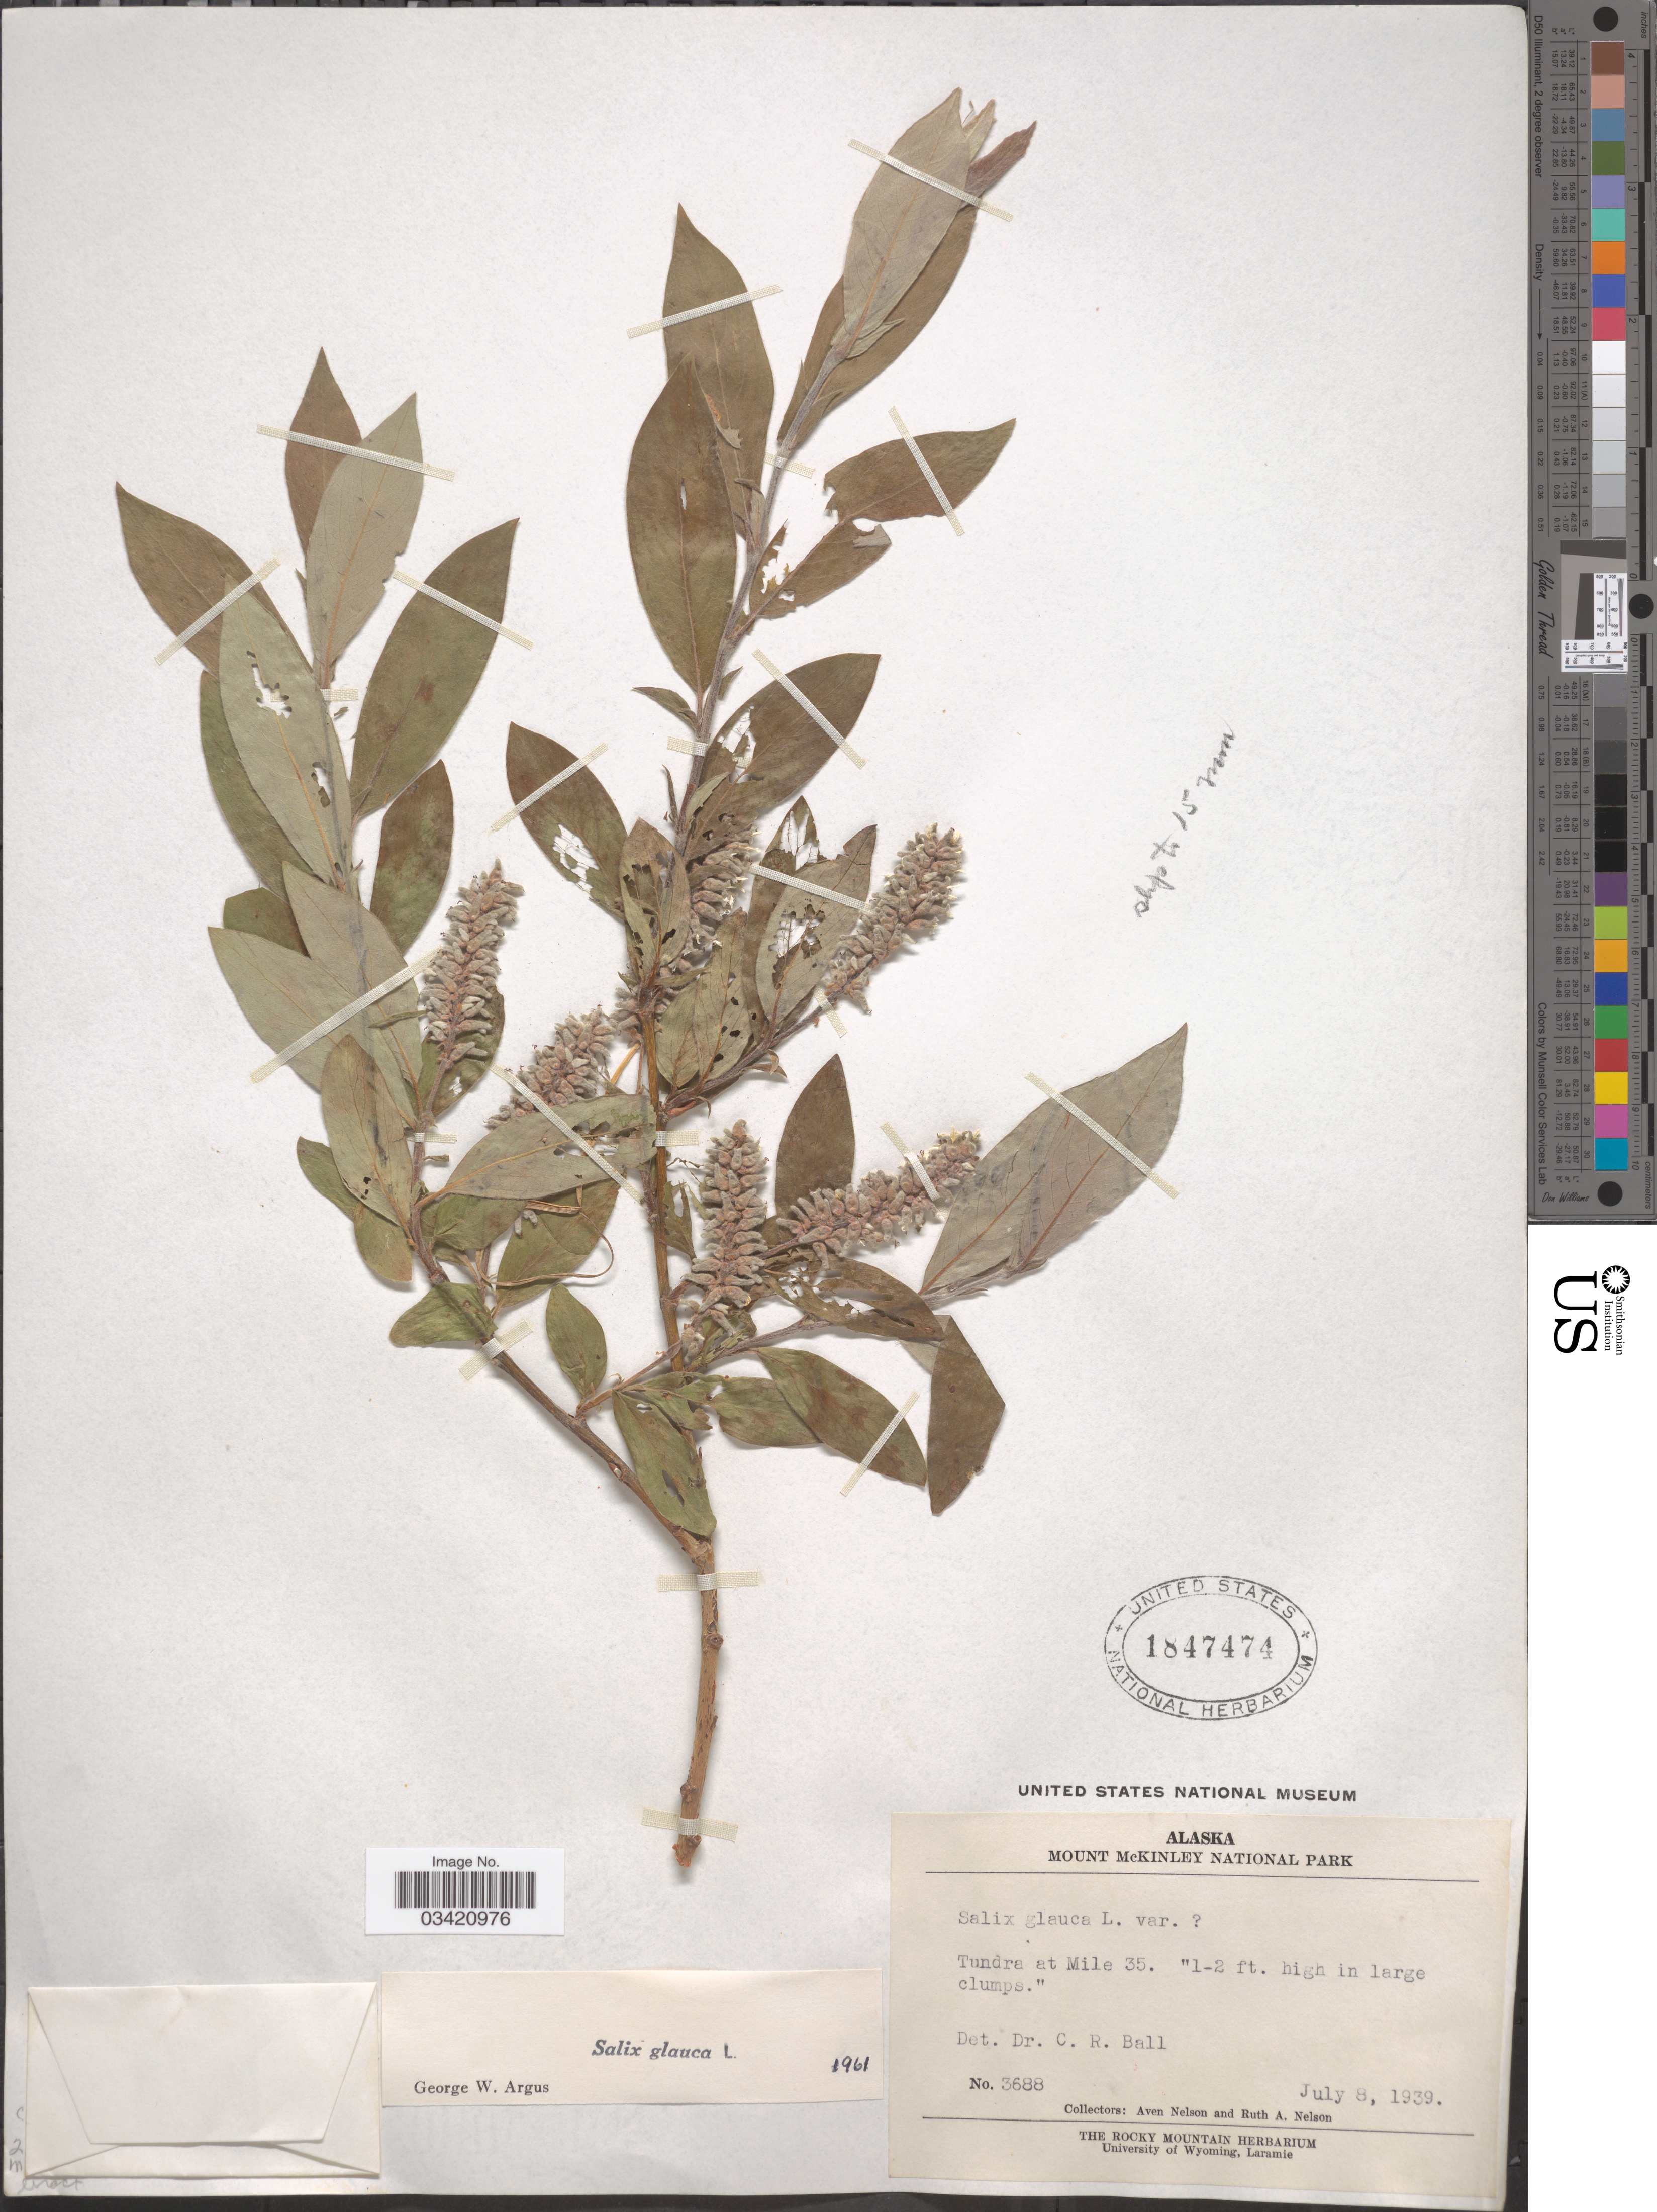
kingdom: Plantae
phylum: Tracheophyta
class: Magnoliopsida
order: Malpighiales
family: Salicaceae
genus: Salix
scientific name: Salix glauca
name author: L.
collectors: A. Nelson & R. A. Nelson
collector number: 3688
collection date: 1939-07-08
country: United States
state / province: Alaska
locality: Mount McKinley National Park. Tundra at Mile 35.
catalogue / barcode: US 1847474